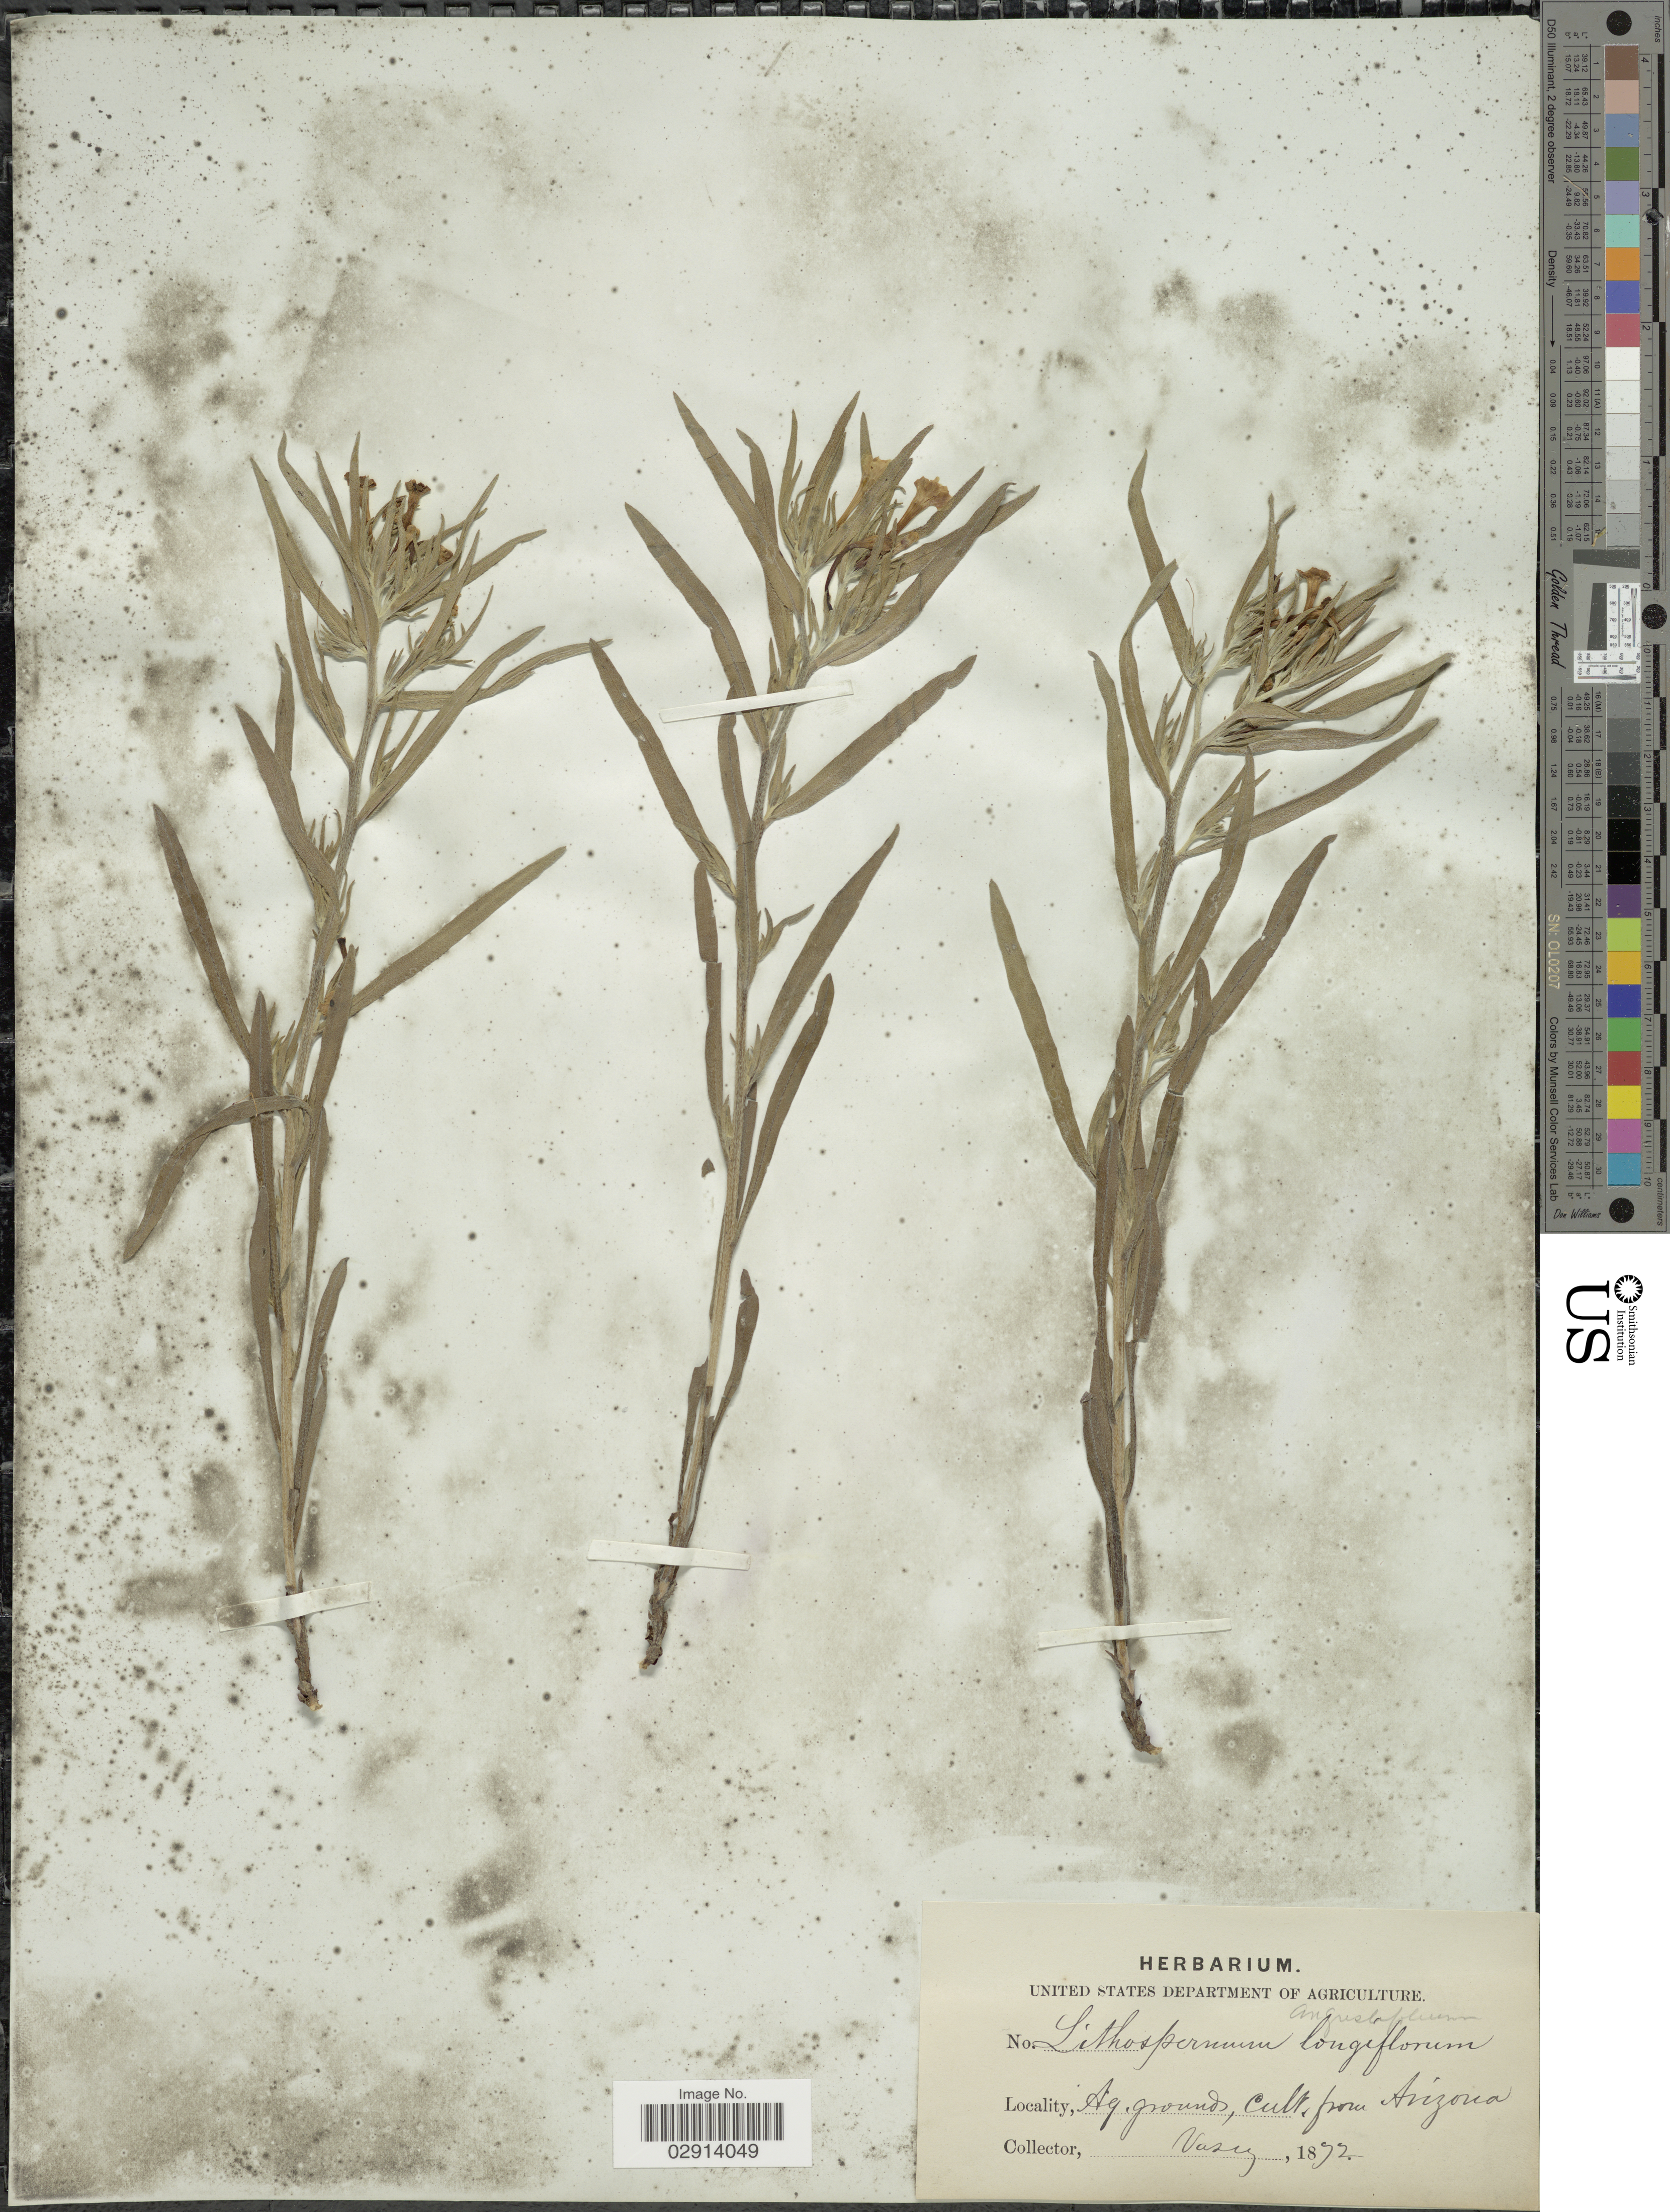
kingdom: Plantae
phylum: Tracheophyta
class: Magnoliopsida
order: Boraginales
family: Boraginaceae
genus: Lithospermum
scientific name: Lithospermum incisum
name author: Lehm.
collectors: Vasey, --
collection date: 1872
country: United States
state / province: Arizona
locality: Ag. grounds.